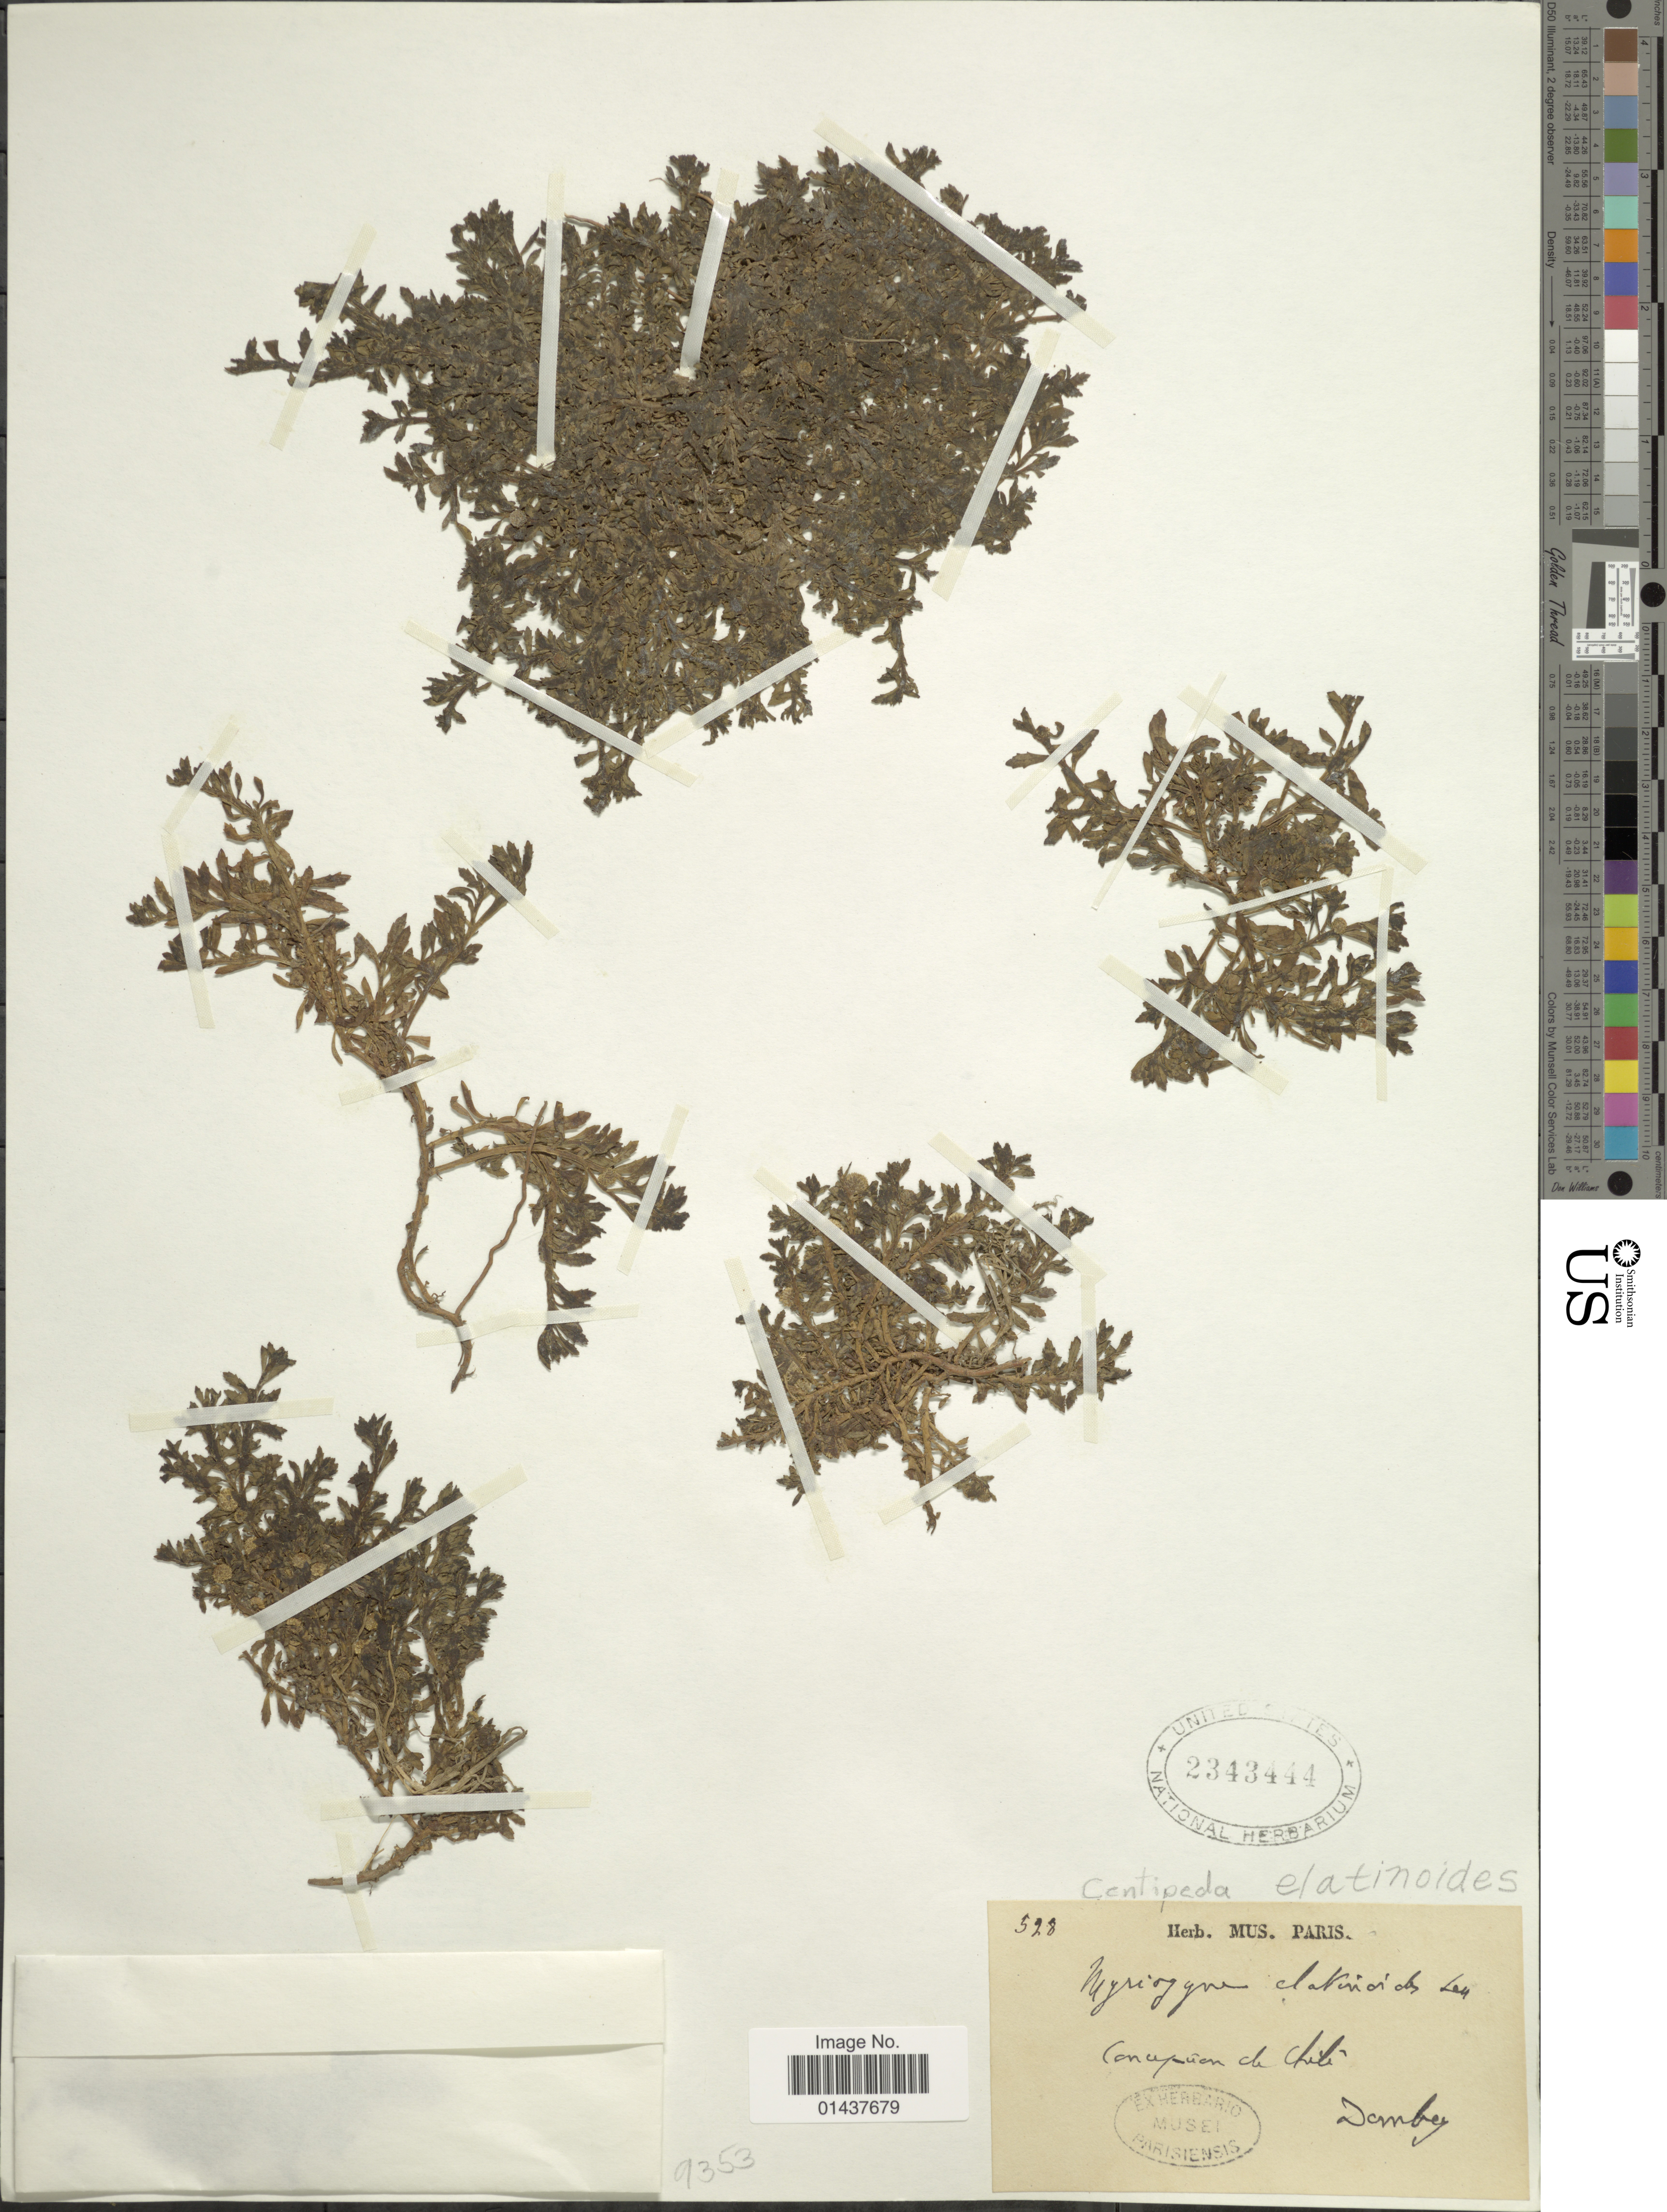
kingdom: Plantae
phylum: Tracheophyta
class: Magnoliopsida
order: Asterales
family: Asteraceae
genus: Centipeda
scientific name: Centipeda elatinoides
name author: (Less.) Boh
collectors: Dombey, --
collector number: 528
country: Chile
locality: Concepcion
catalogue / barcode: US 2343444